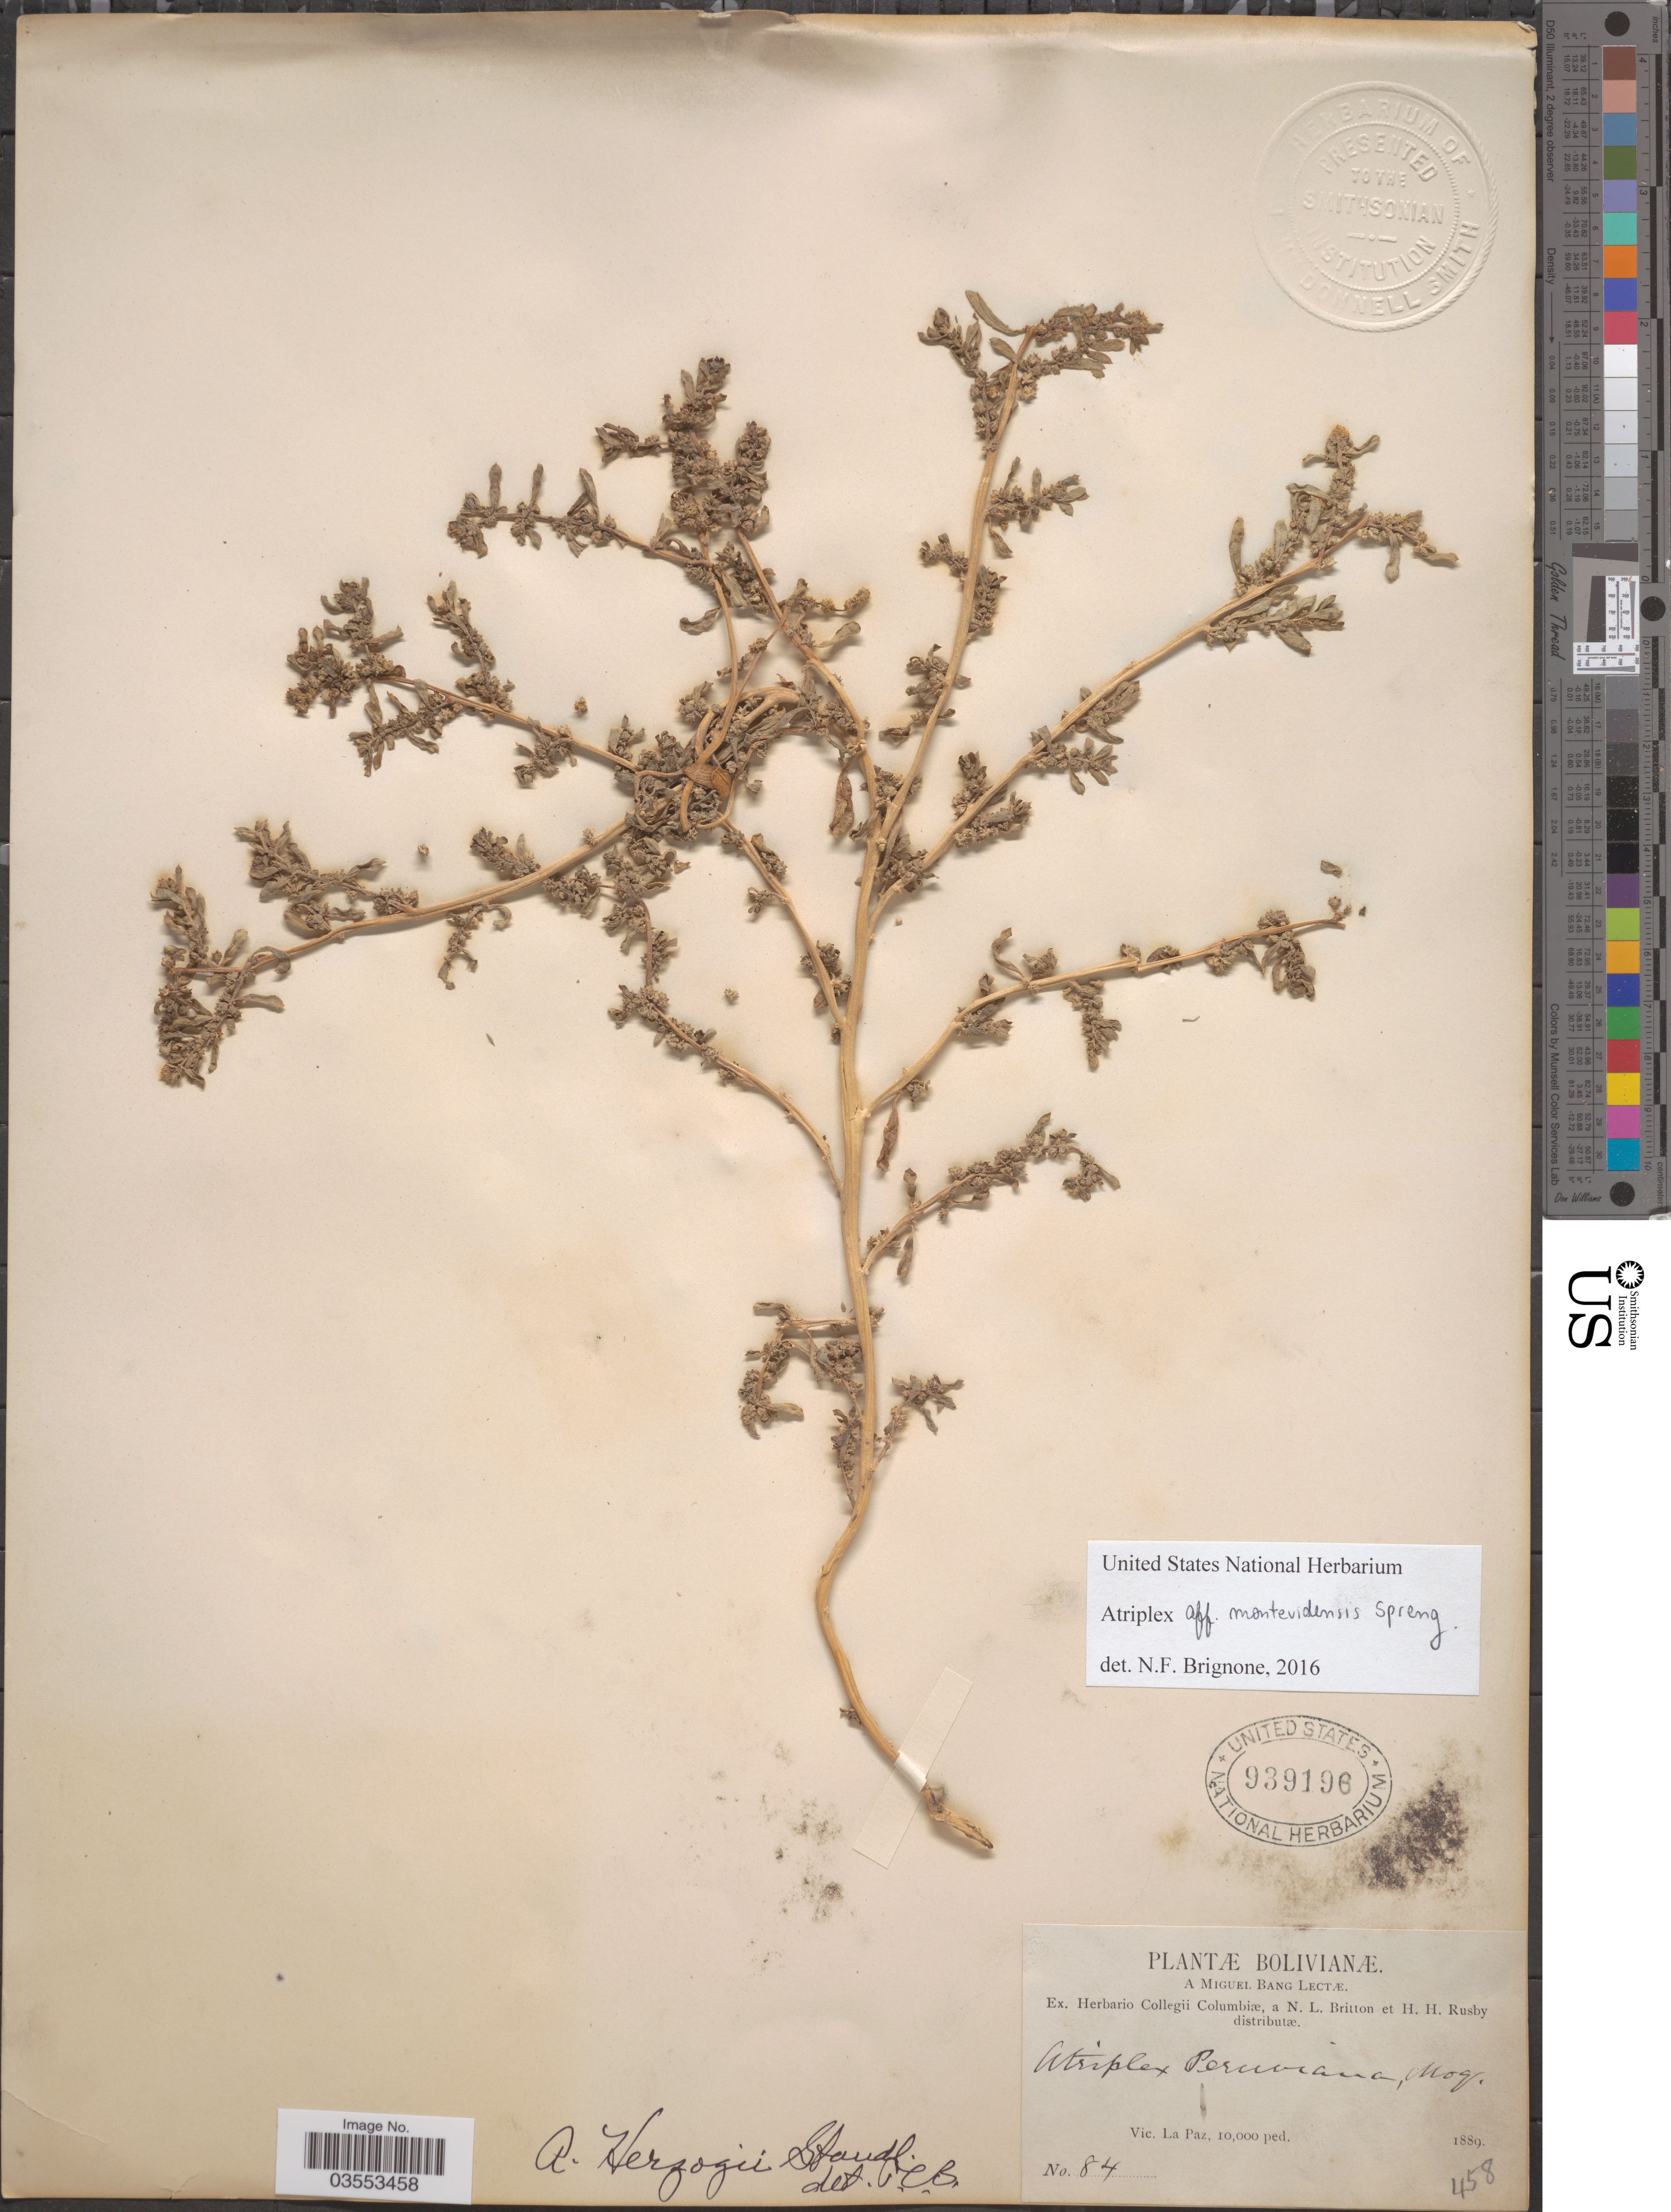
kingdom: Plantae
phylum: Tracheophyta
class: Magnoliopsida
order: Caryophyllales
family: Amaranthaceae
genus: Atriplex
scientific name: Atriplex herzogii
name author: Standl.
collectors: M. Bang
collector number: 84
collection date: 1889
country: Bolivia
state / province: La Paz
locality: Vic. La Paz.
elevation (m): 3048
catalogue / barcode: US 939196